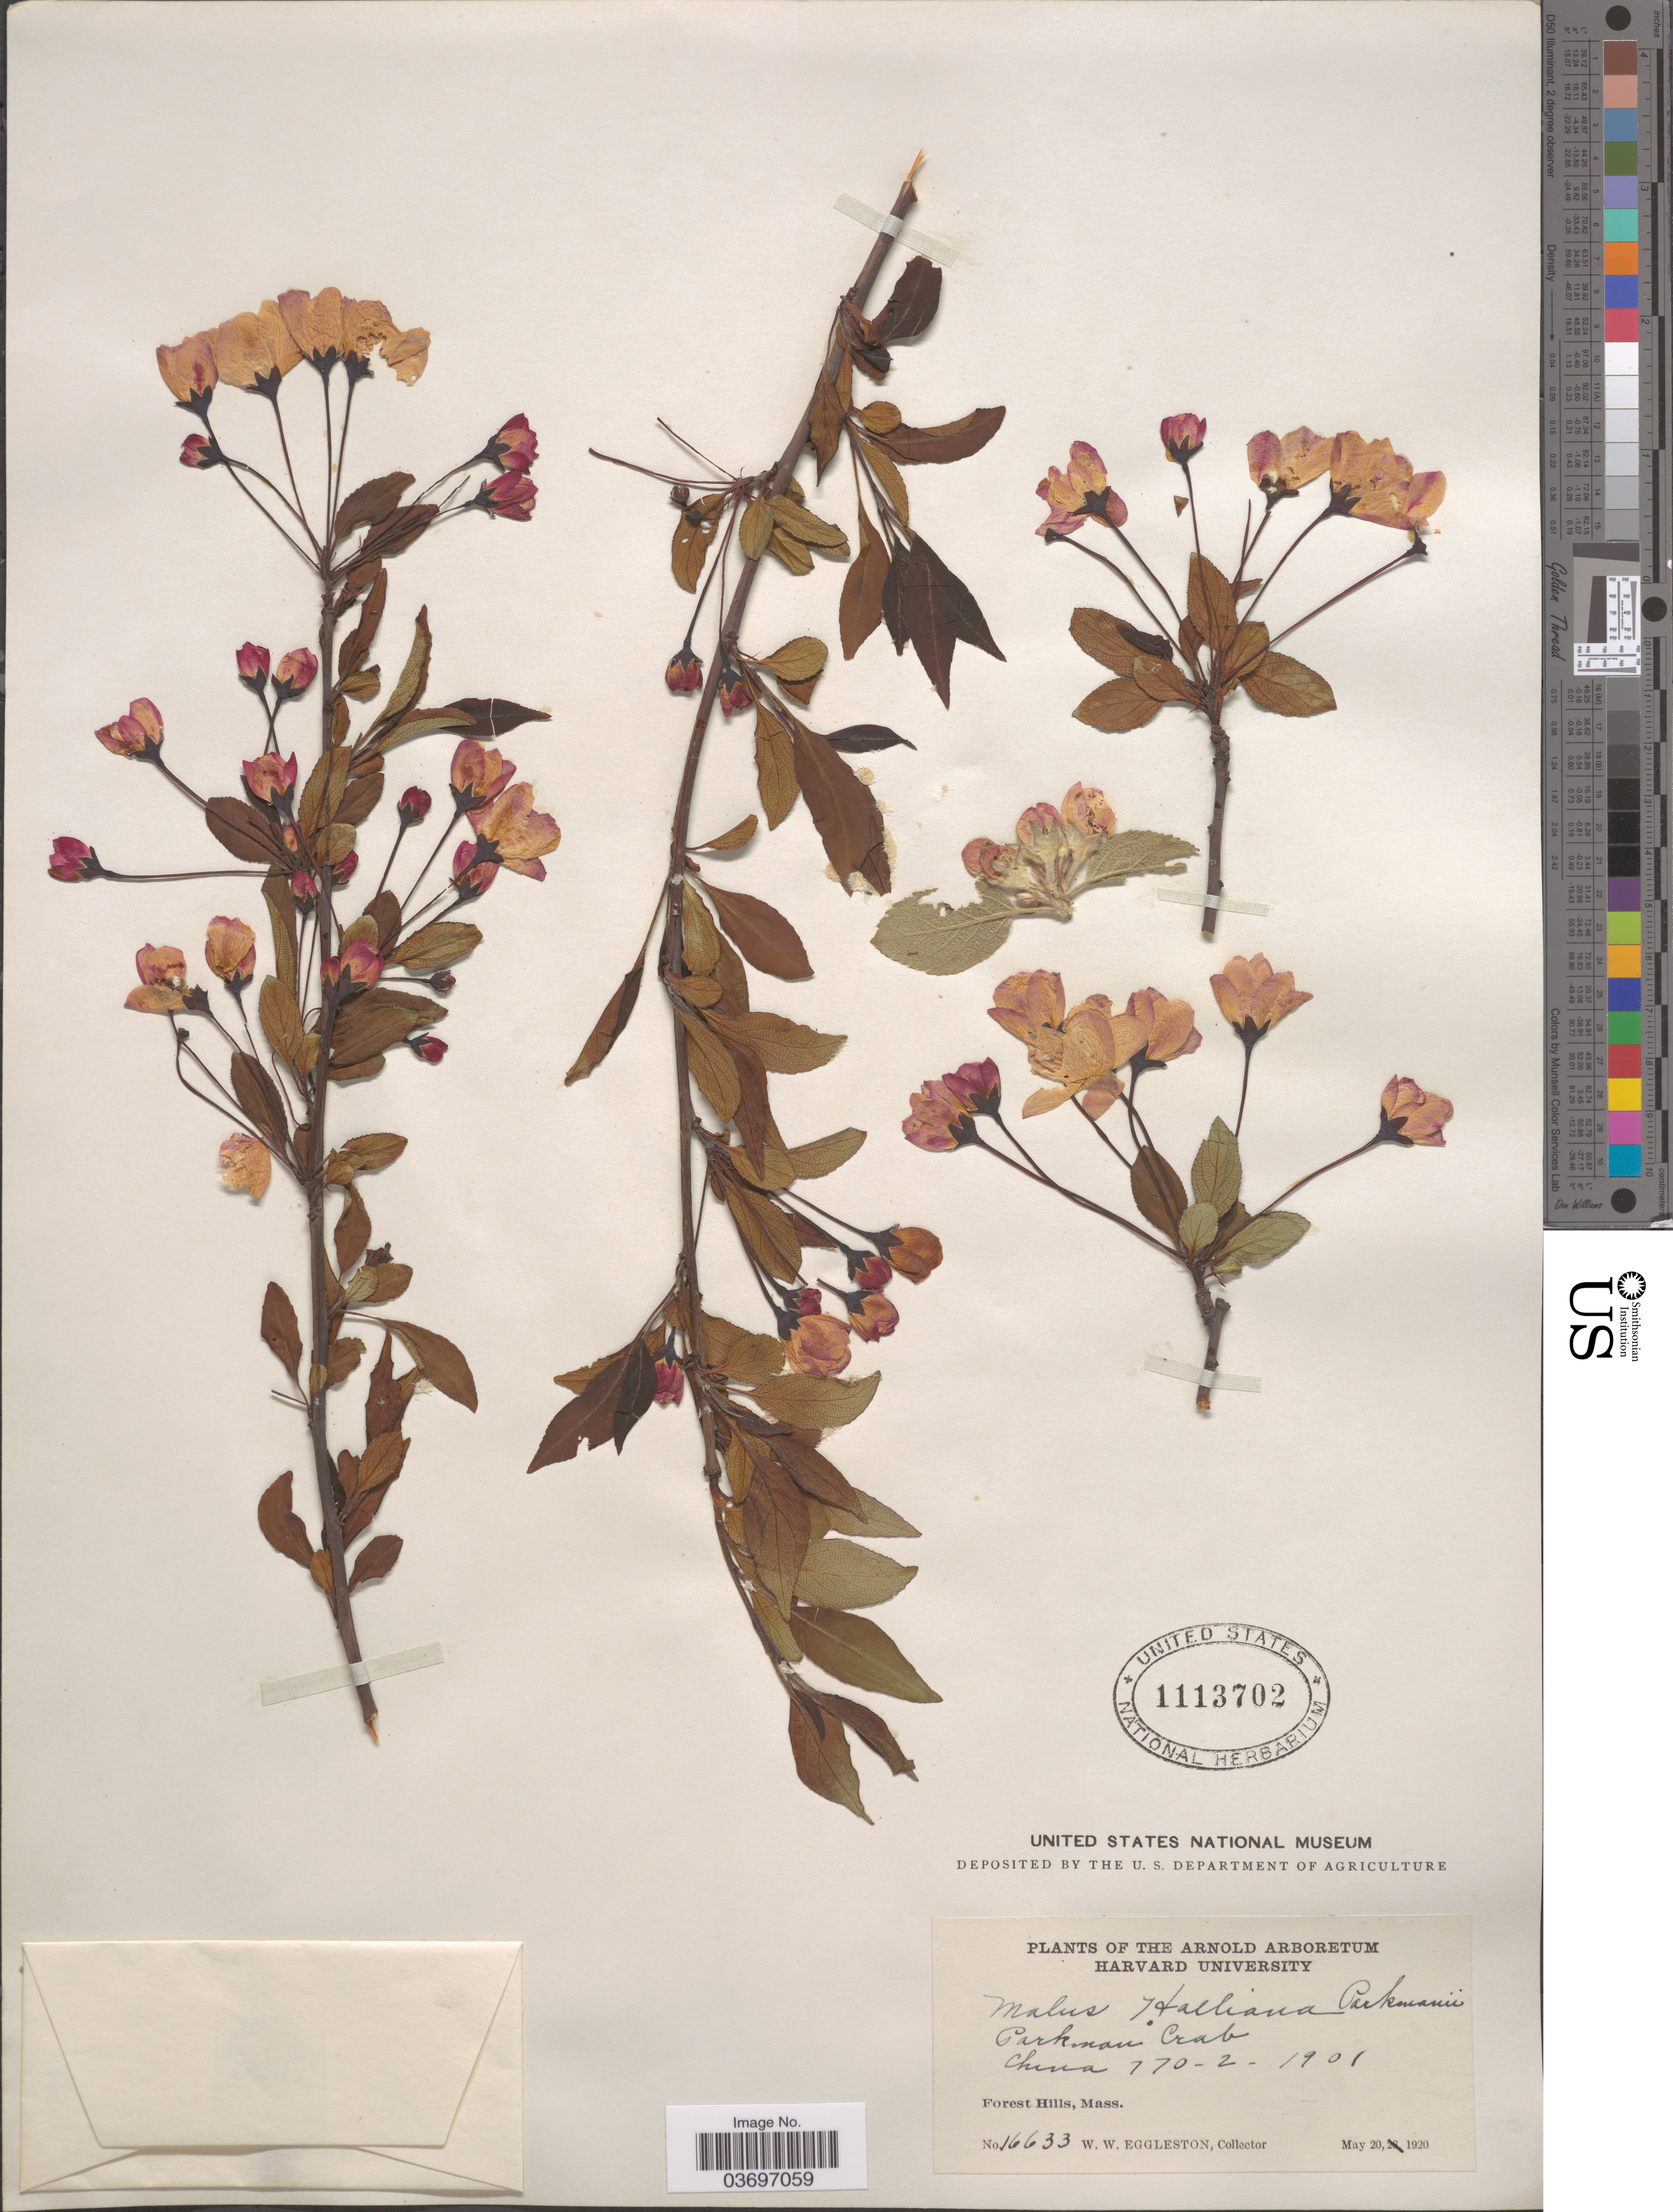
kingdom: Plantae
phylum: Tracheophyta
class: Magnoliopsida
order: Rosales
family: Rosaceae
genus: Malus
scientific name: Malus halliana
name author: Koehne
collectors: W. W. Eggleston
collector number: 16633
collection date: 1920-05-20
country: United States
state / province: Massachusetts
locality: Forest Hills.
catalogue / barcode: US 1113702